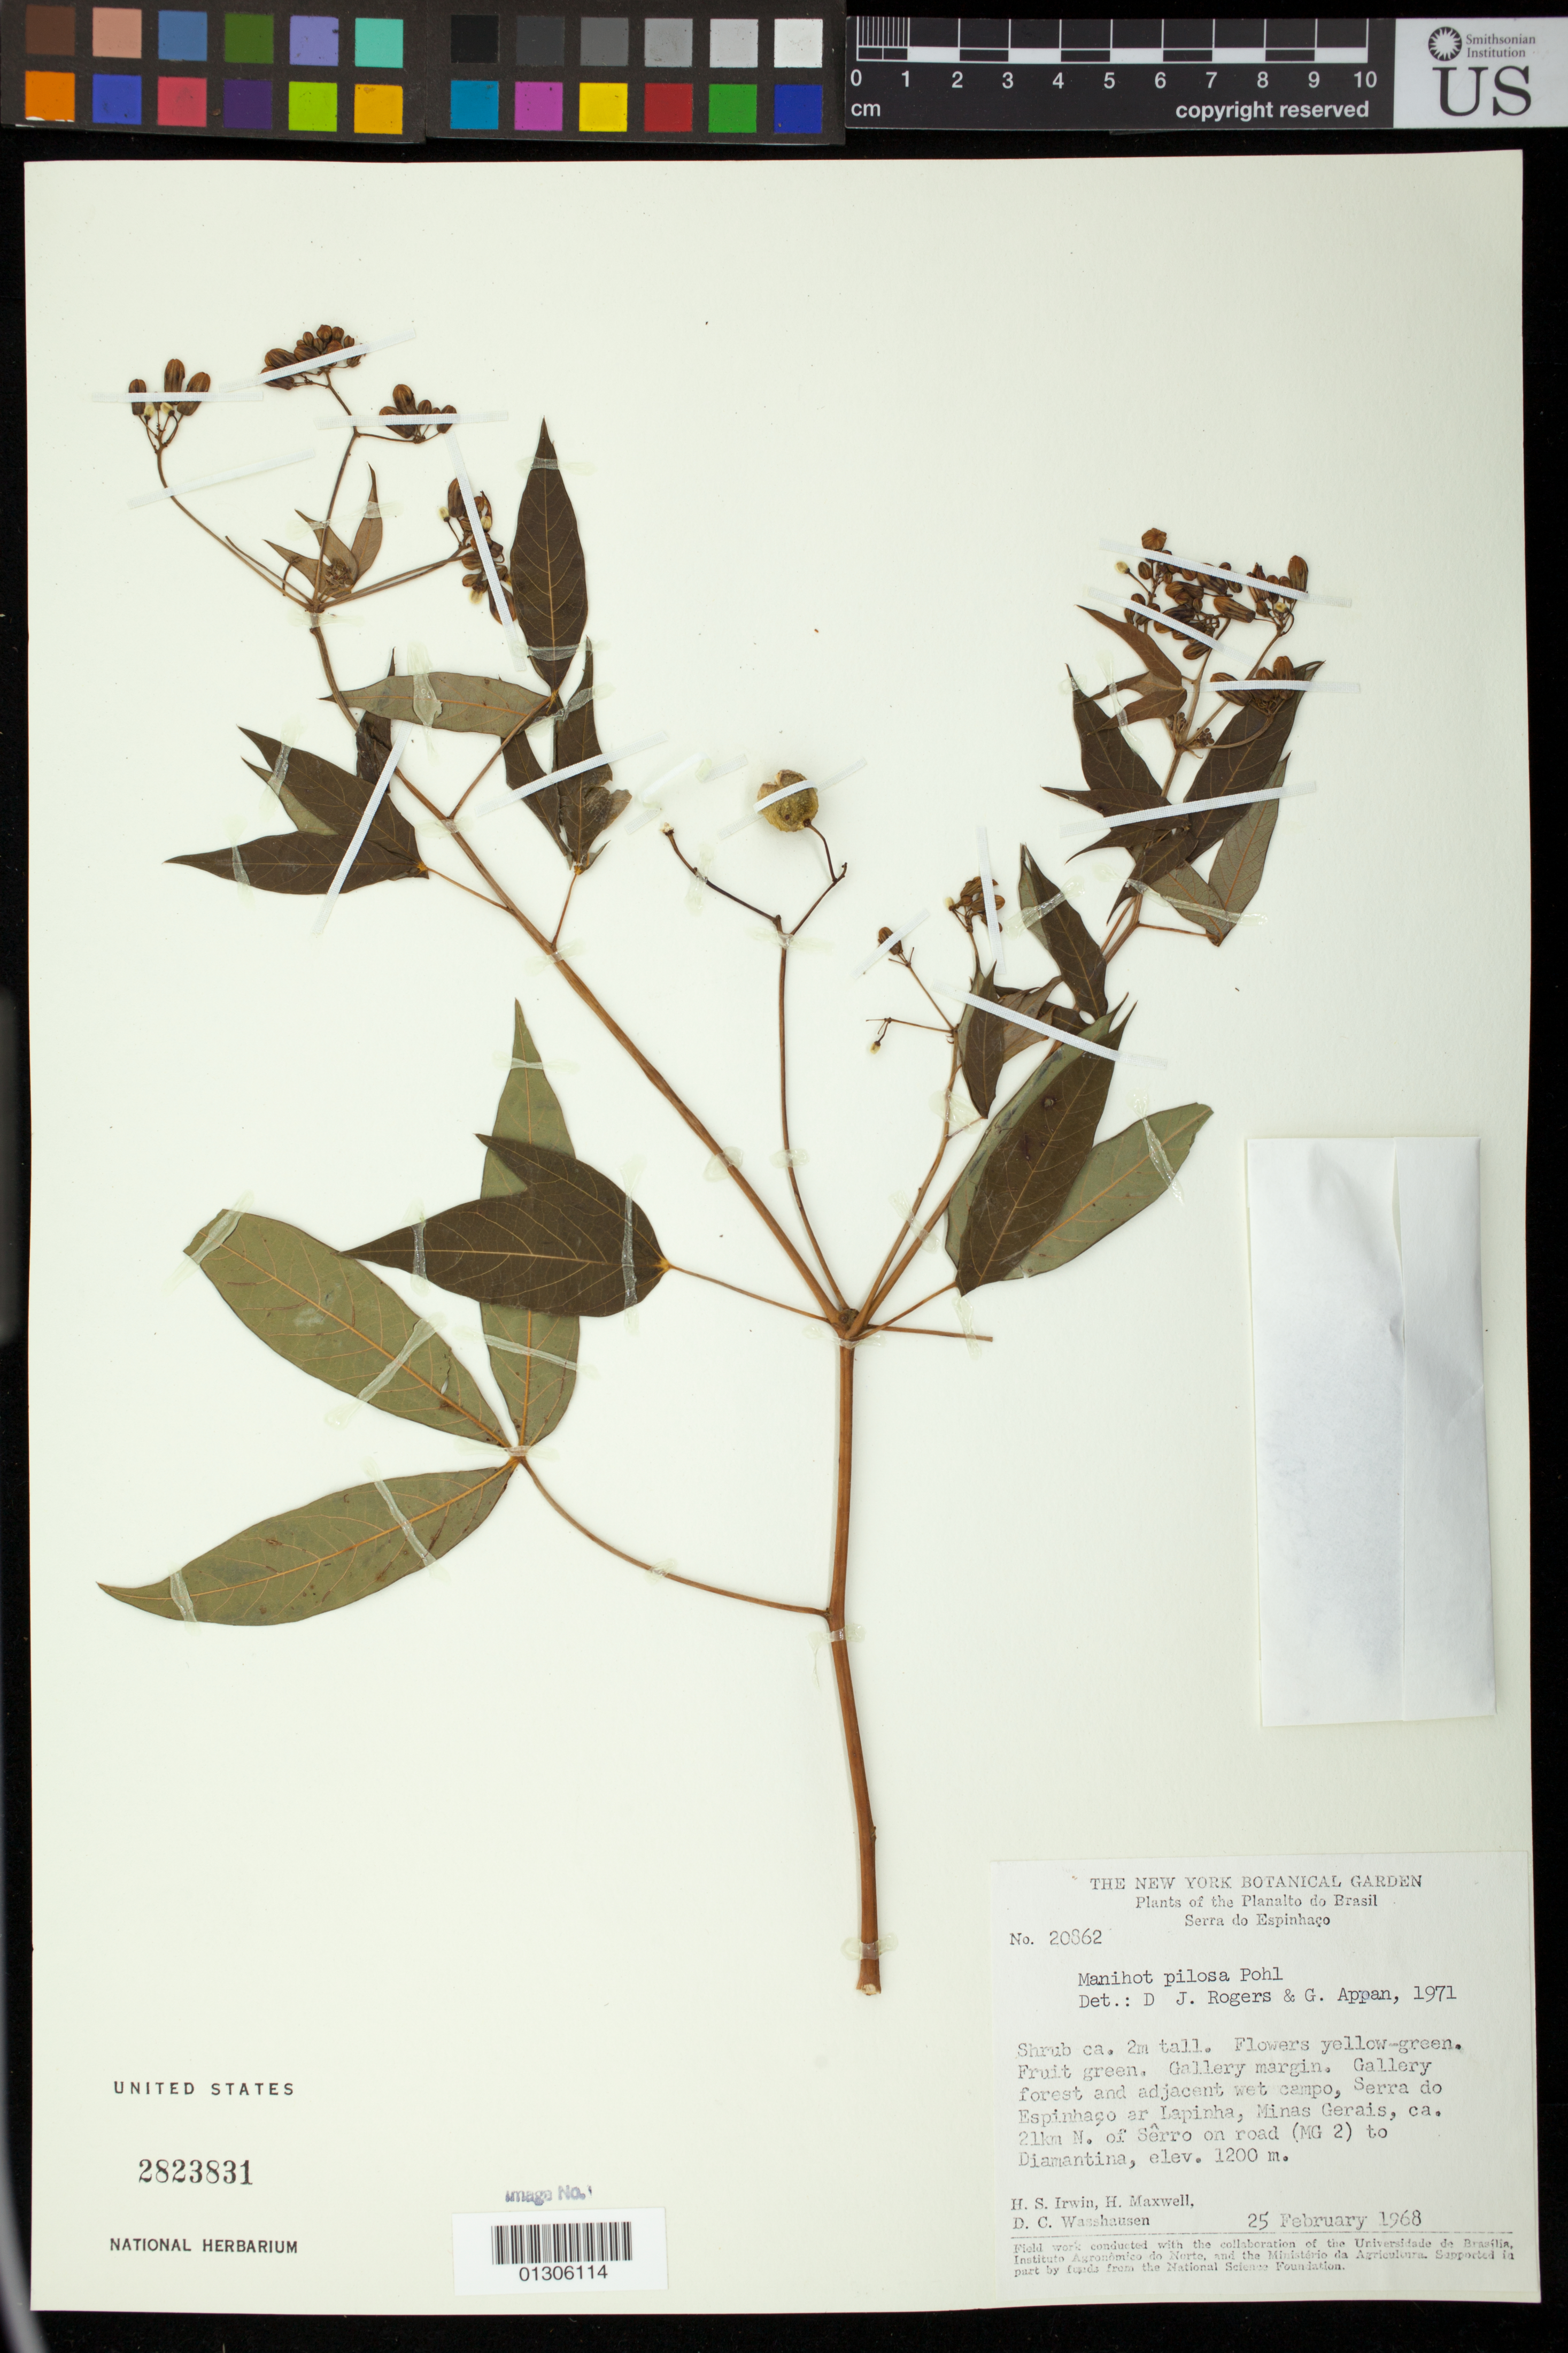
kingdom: Plantae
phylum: Tracheophyta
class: Magnoliopsida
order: Malpighiales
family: Euphorbiaceae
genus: Manihot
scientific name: Manihot pilosa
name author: Pohl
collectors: H. Irwin, H. Maxwell & D. C. Wasshausen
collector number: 20862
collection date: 1968-02-25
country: Brazil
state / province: Minas Gerais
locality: Serra do Espinhaco ar Lapinha. ca. 21 km N of Serro on road (MG 2) to Diamantina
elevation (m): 1200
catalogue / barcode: US 2823831